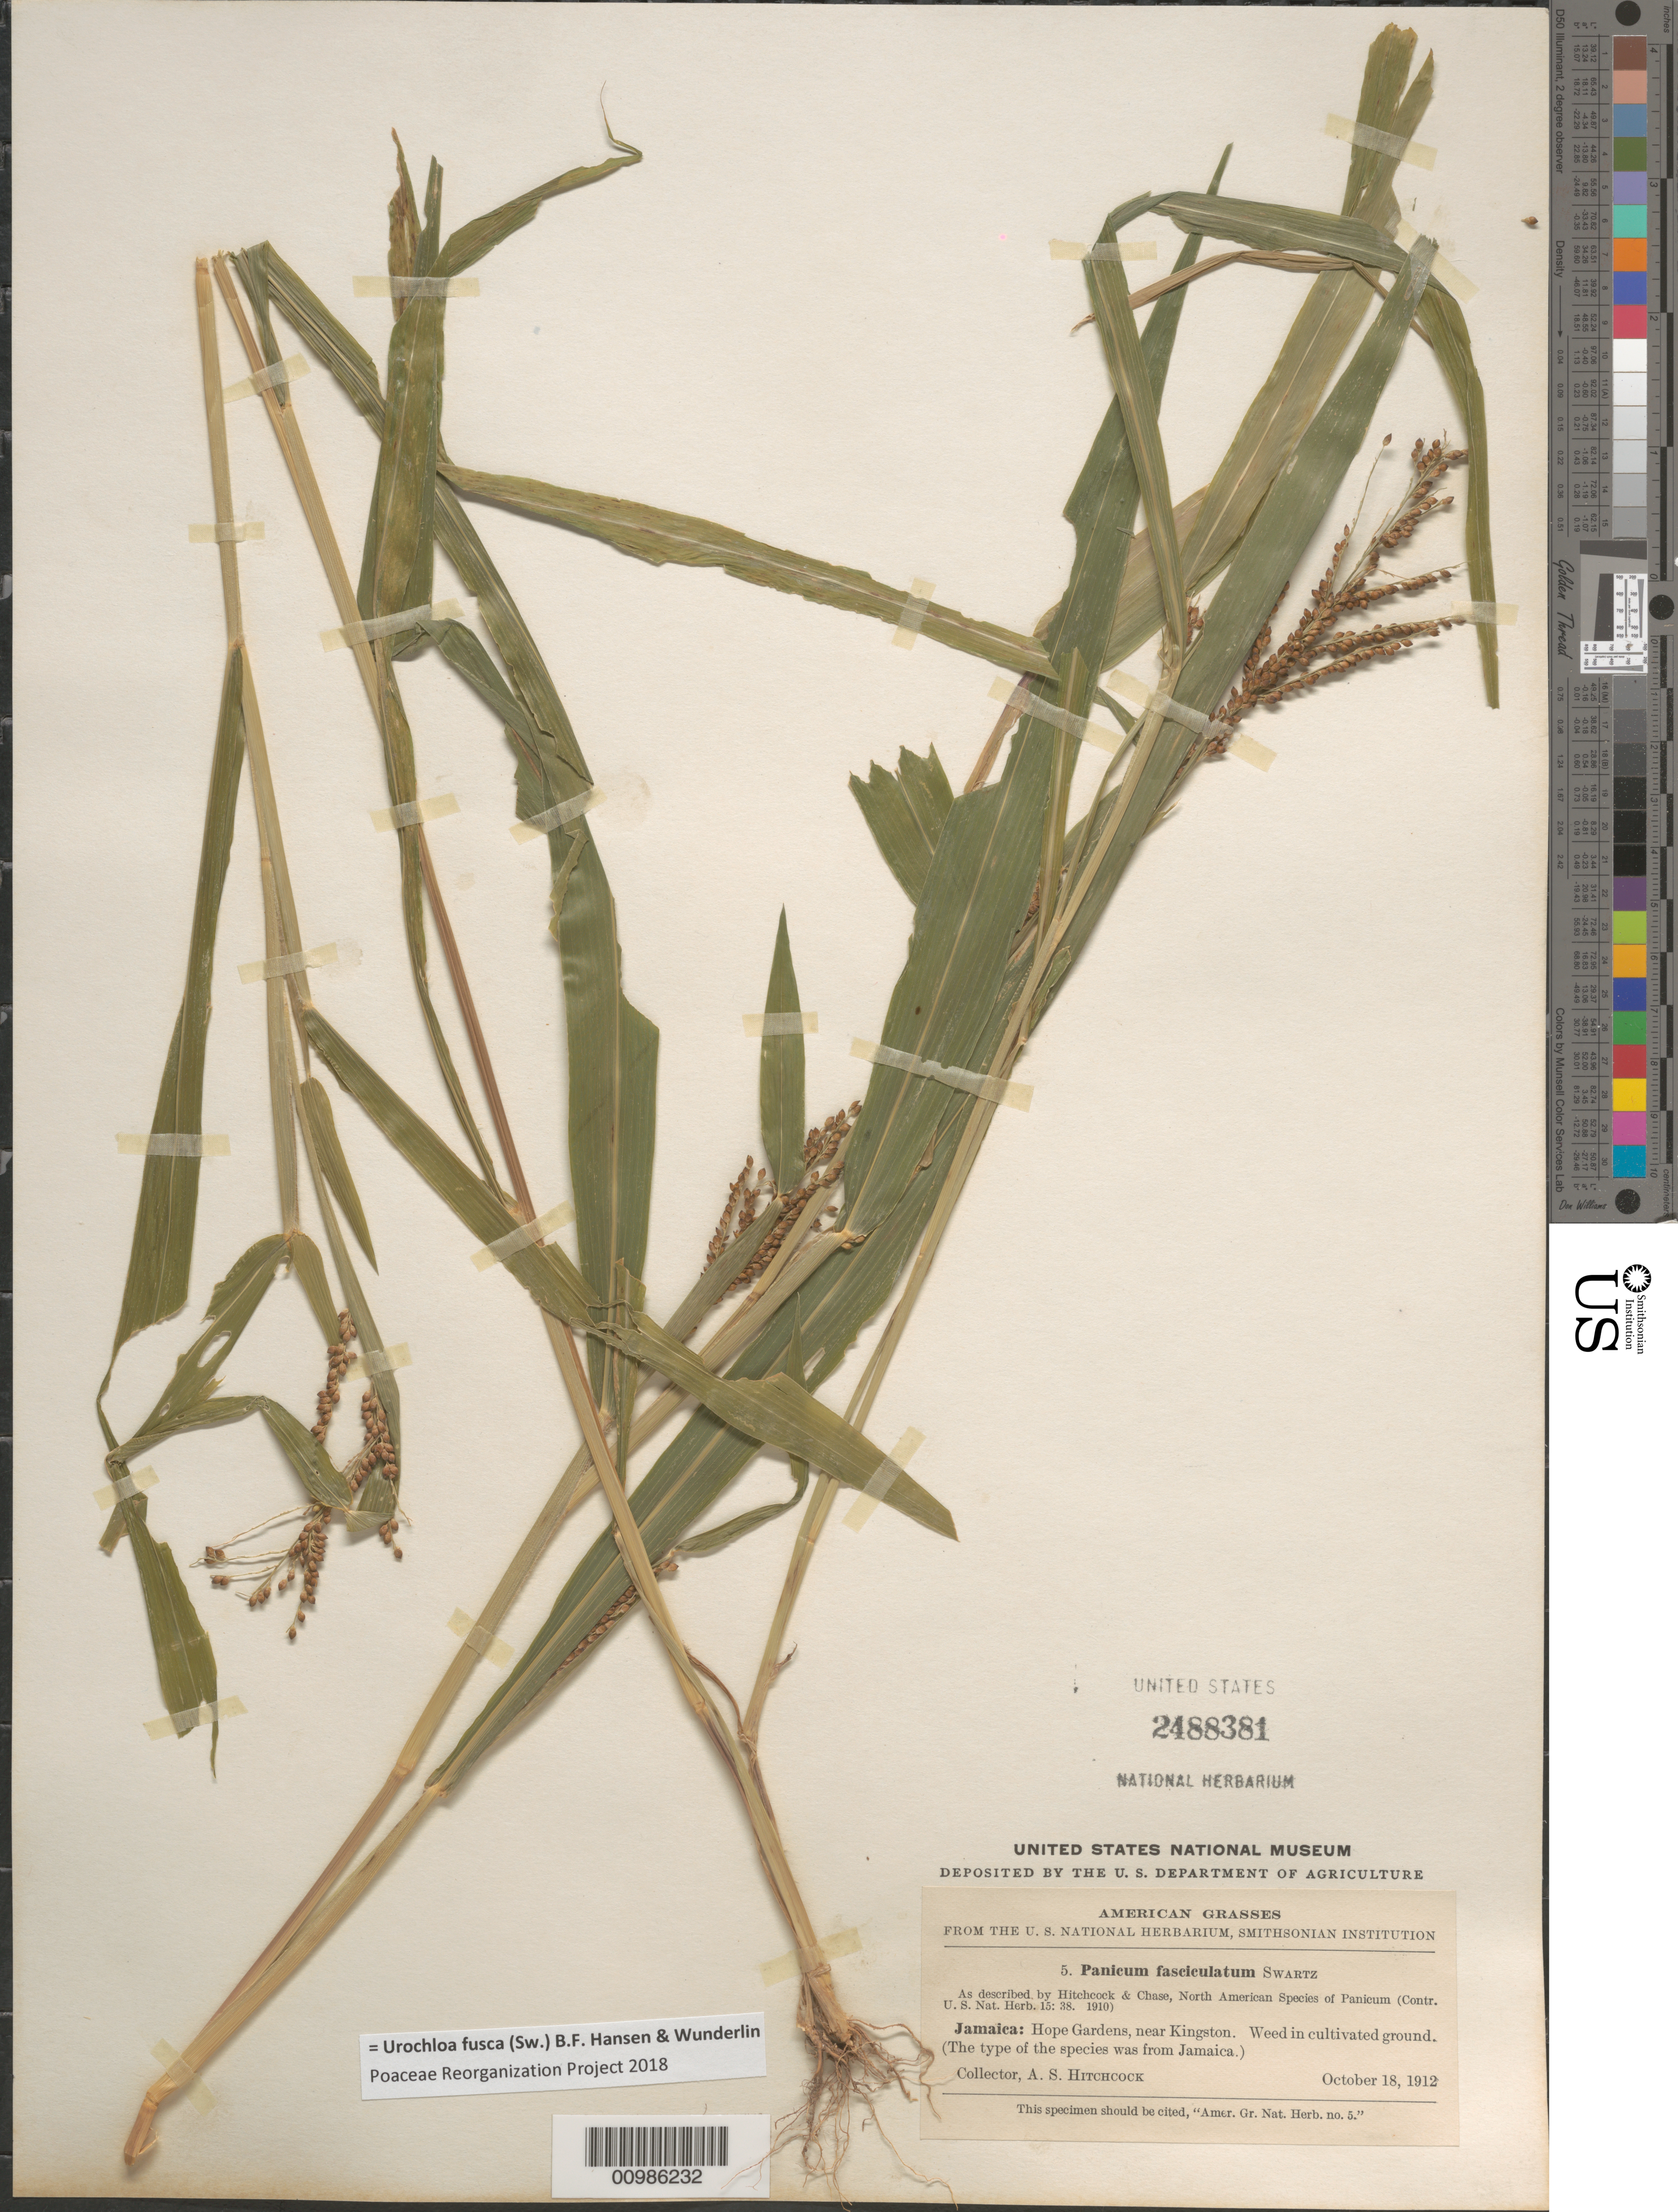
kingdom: Plantae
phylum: Tracheophyta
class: Liliopsida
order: Poales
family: Poaceae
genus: Brachiaria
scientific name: Brachiaria fasciculata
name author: (Sw.) Parodi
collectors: A. S. Hitchcock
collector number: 5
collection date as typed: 18 Oct 1912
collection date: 1912-10-18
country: Jamaica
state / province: Kingston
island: Jamaica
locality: Hope Gardens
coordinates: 0 N, 0 E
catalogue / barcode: US 2488381